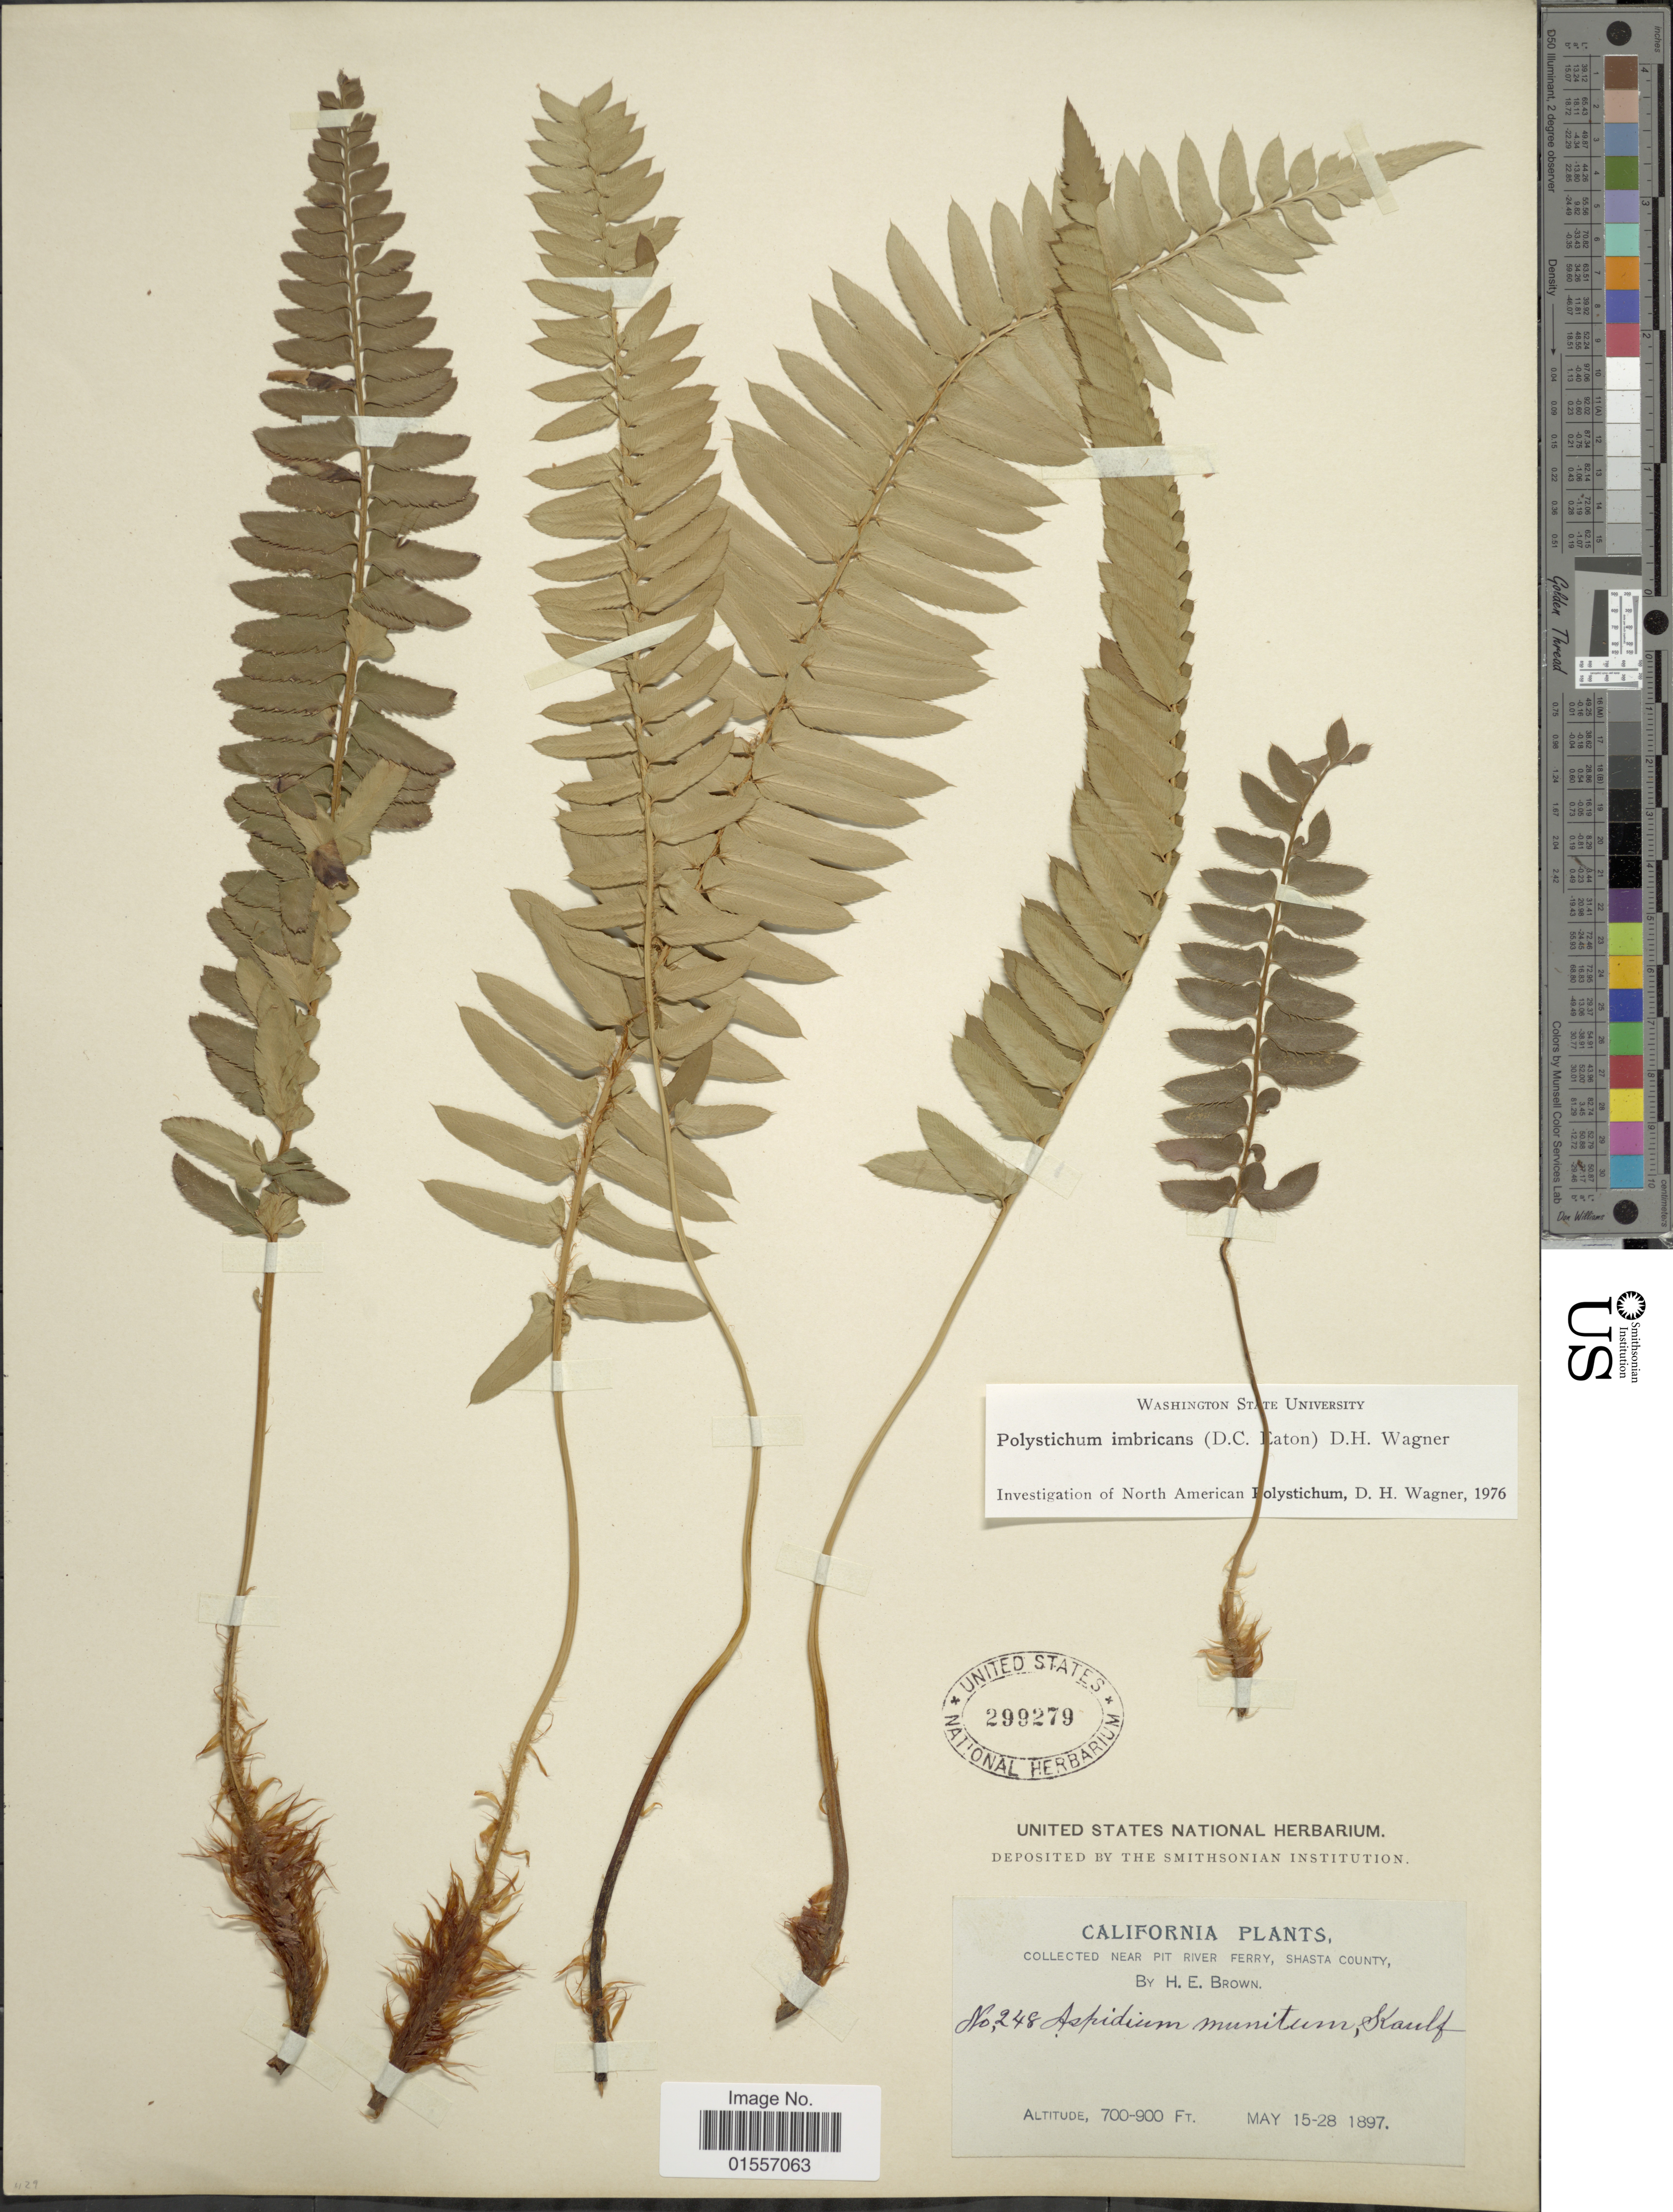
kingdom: Plantae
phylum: Tracheophyta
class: Polypodiopsida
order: Polypodiales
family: Dryopteridaceae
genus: Polystichum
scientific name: Polystichum imbricans subsp. imbricans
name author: (D.C. Eaton) D.H. Wagner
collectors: H. E. Brown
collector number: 248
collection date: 1897-05-15/1897-05-28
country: United States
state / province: California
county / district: Shasta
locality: Near Pit River Ferry, Shasta County.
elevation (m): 213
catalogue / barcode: US 299279